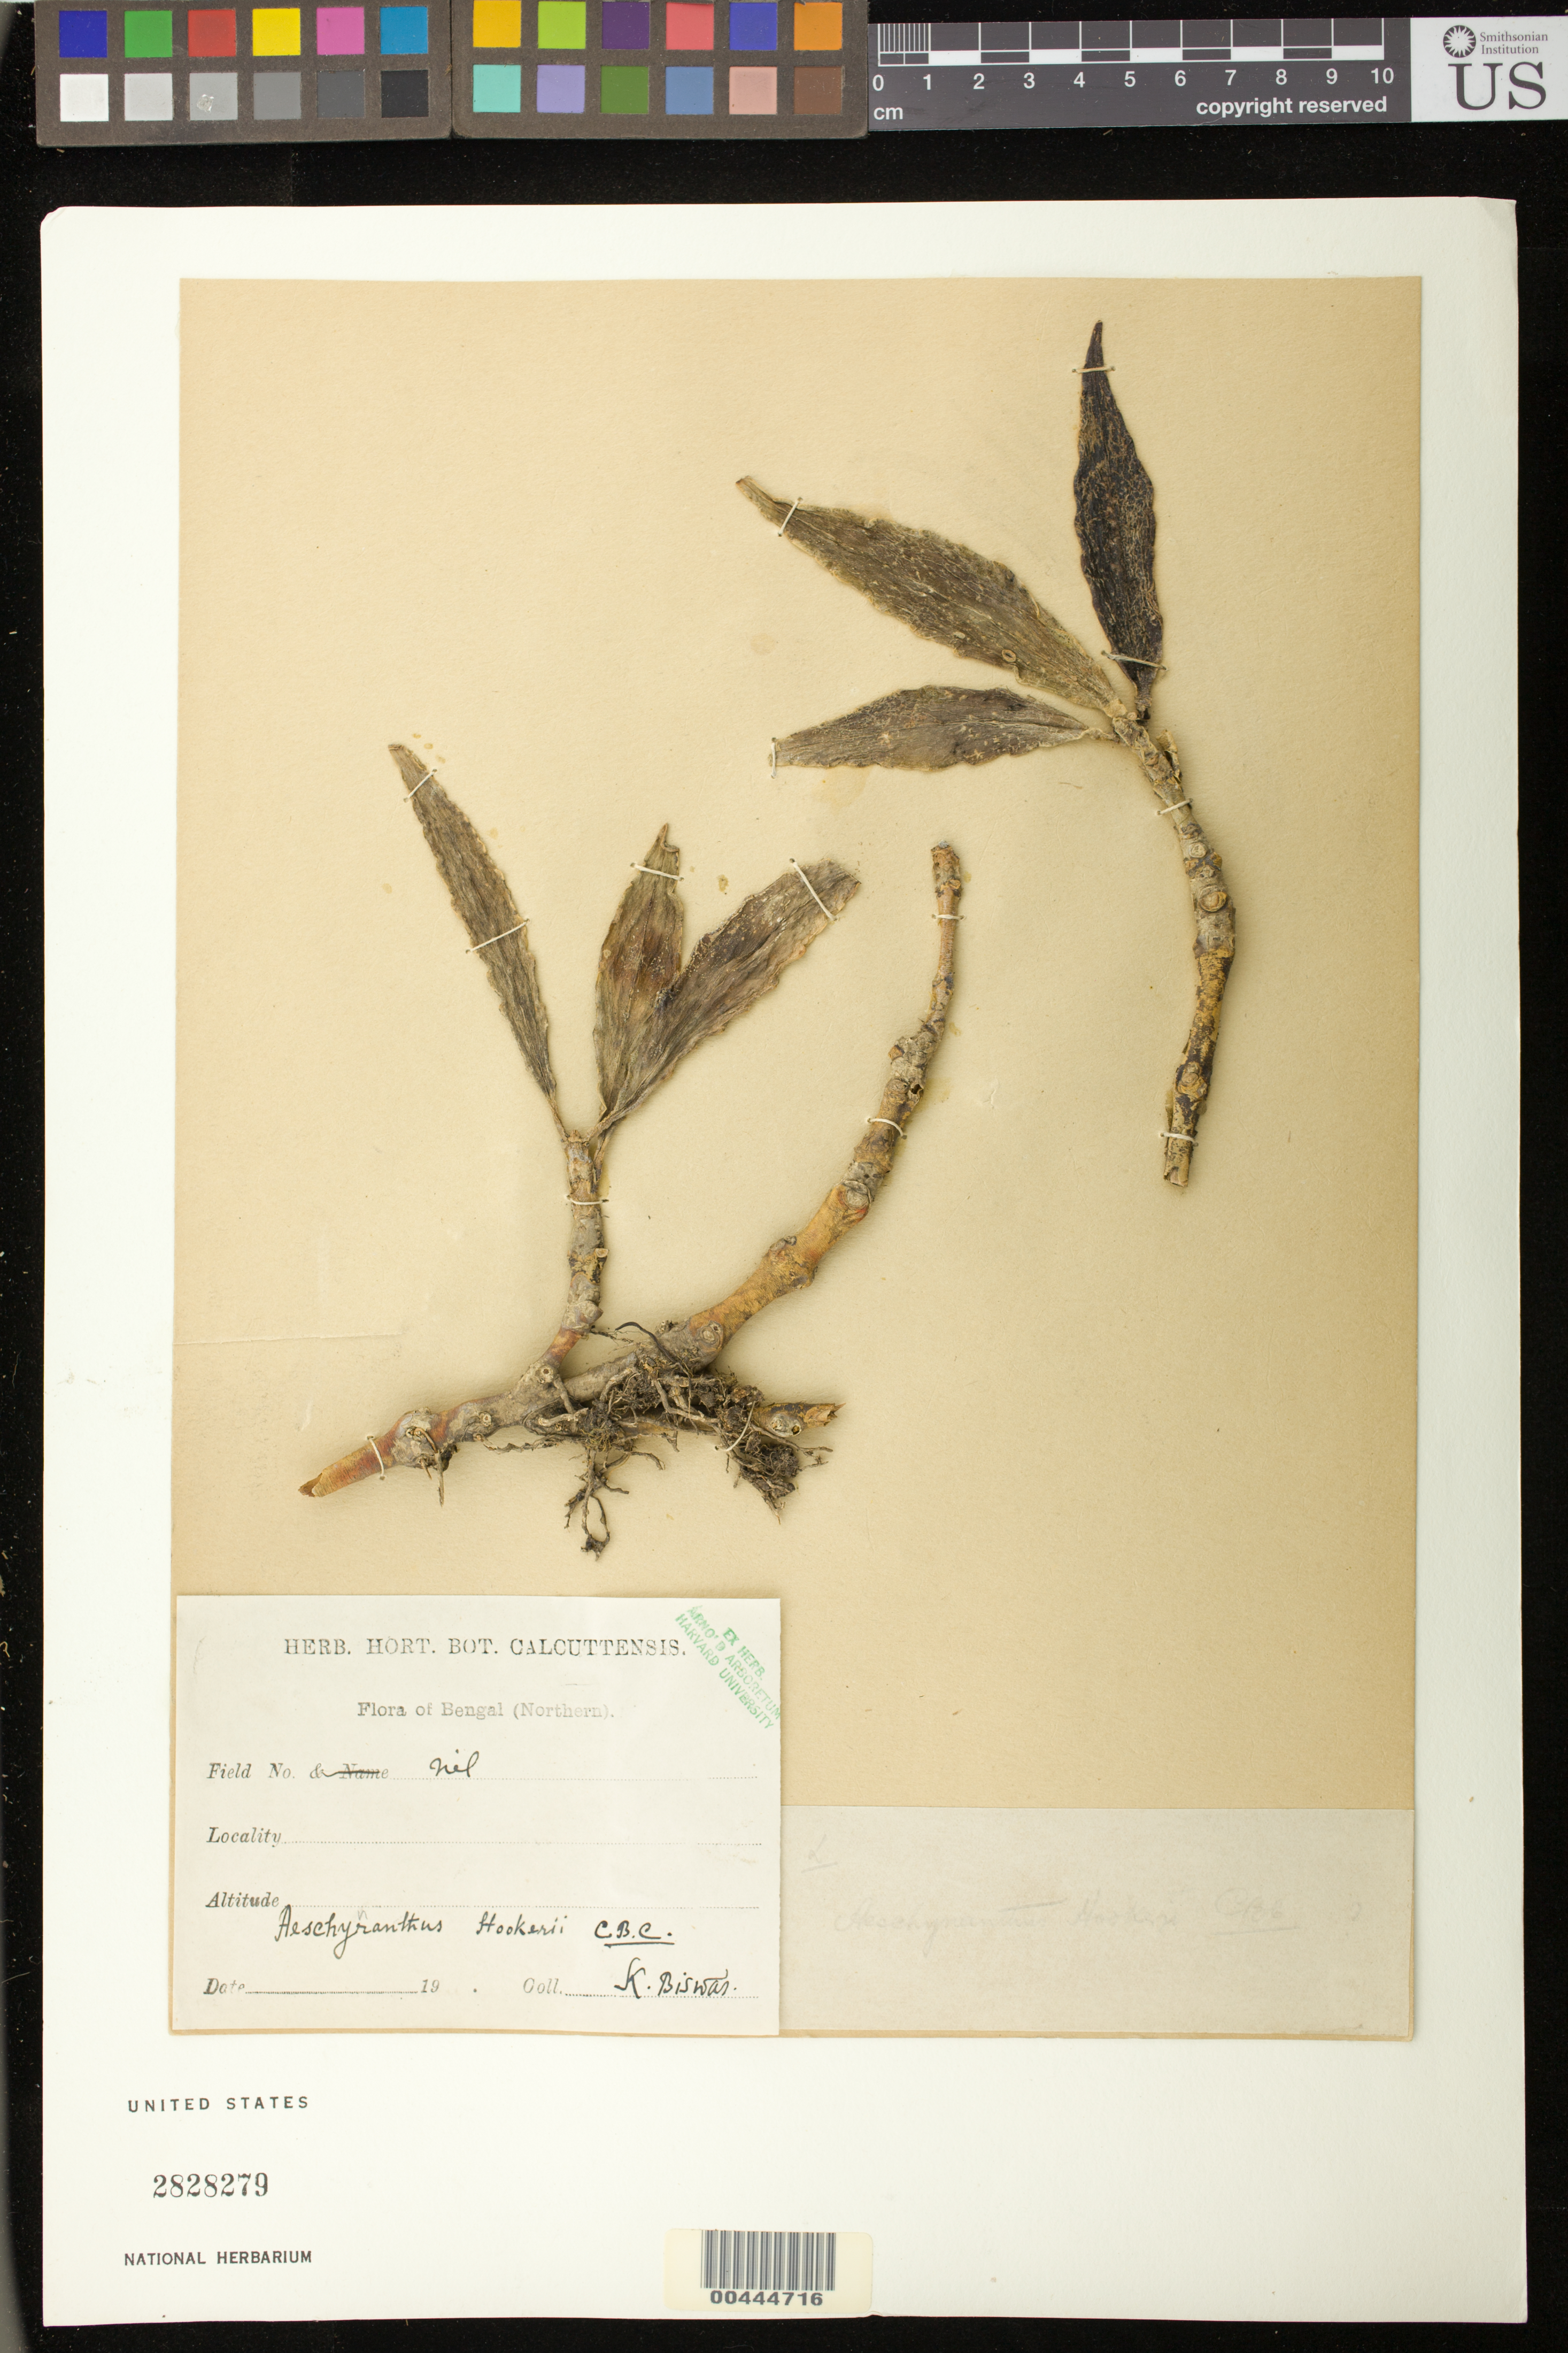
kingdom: Plantae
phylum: Tracheophyta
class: Magnoliopsida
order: Lamiales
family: Gesneriaceae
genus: Aeschynanthus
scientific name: Aeschynanthus hookeri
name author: C.B. Clarke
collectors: K. Biswar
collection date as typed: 19--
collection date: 1900/1999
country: India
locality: Bengal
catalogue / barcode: US 2828279